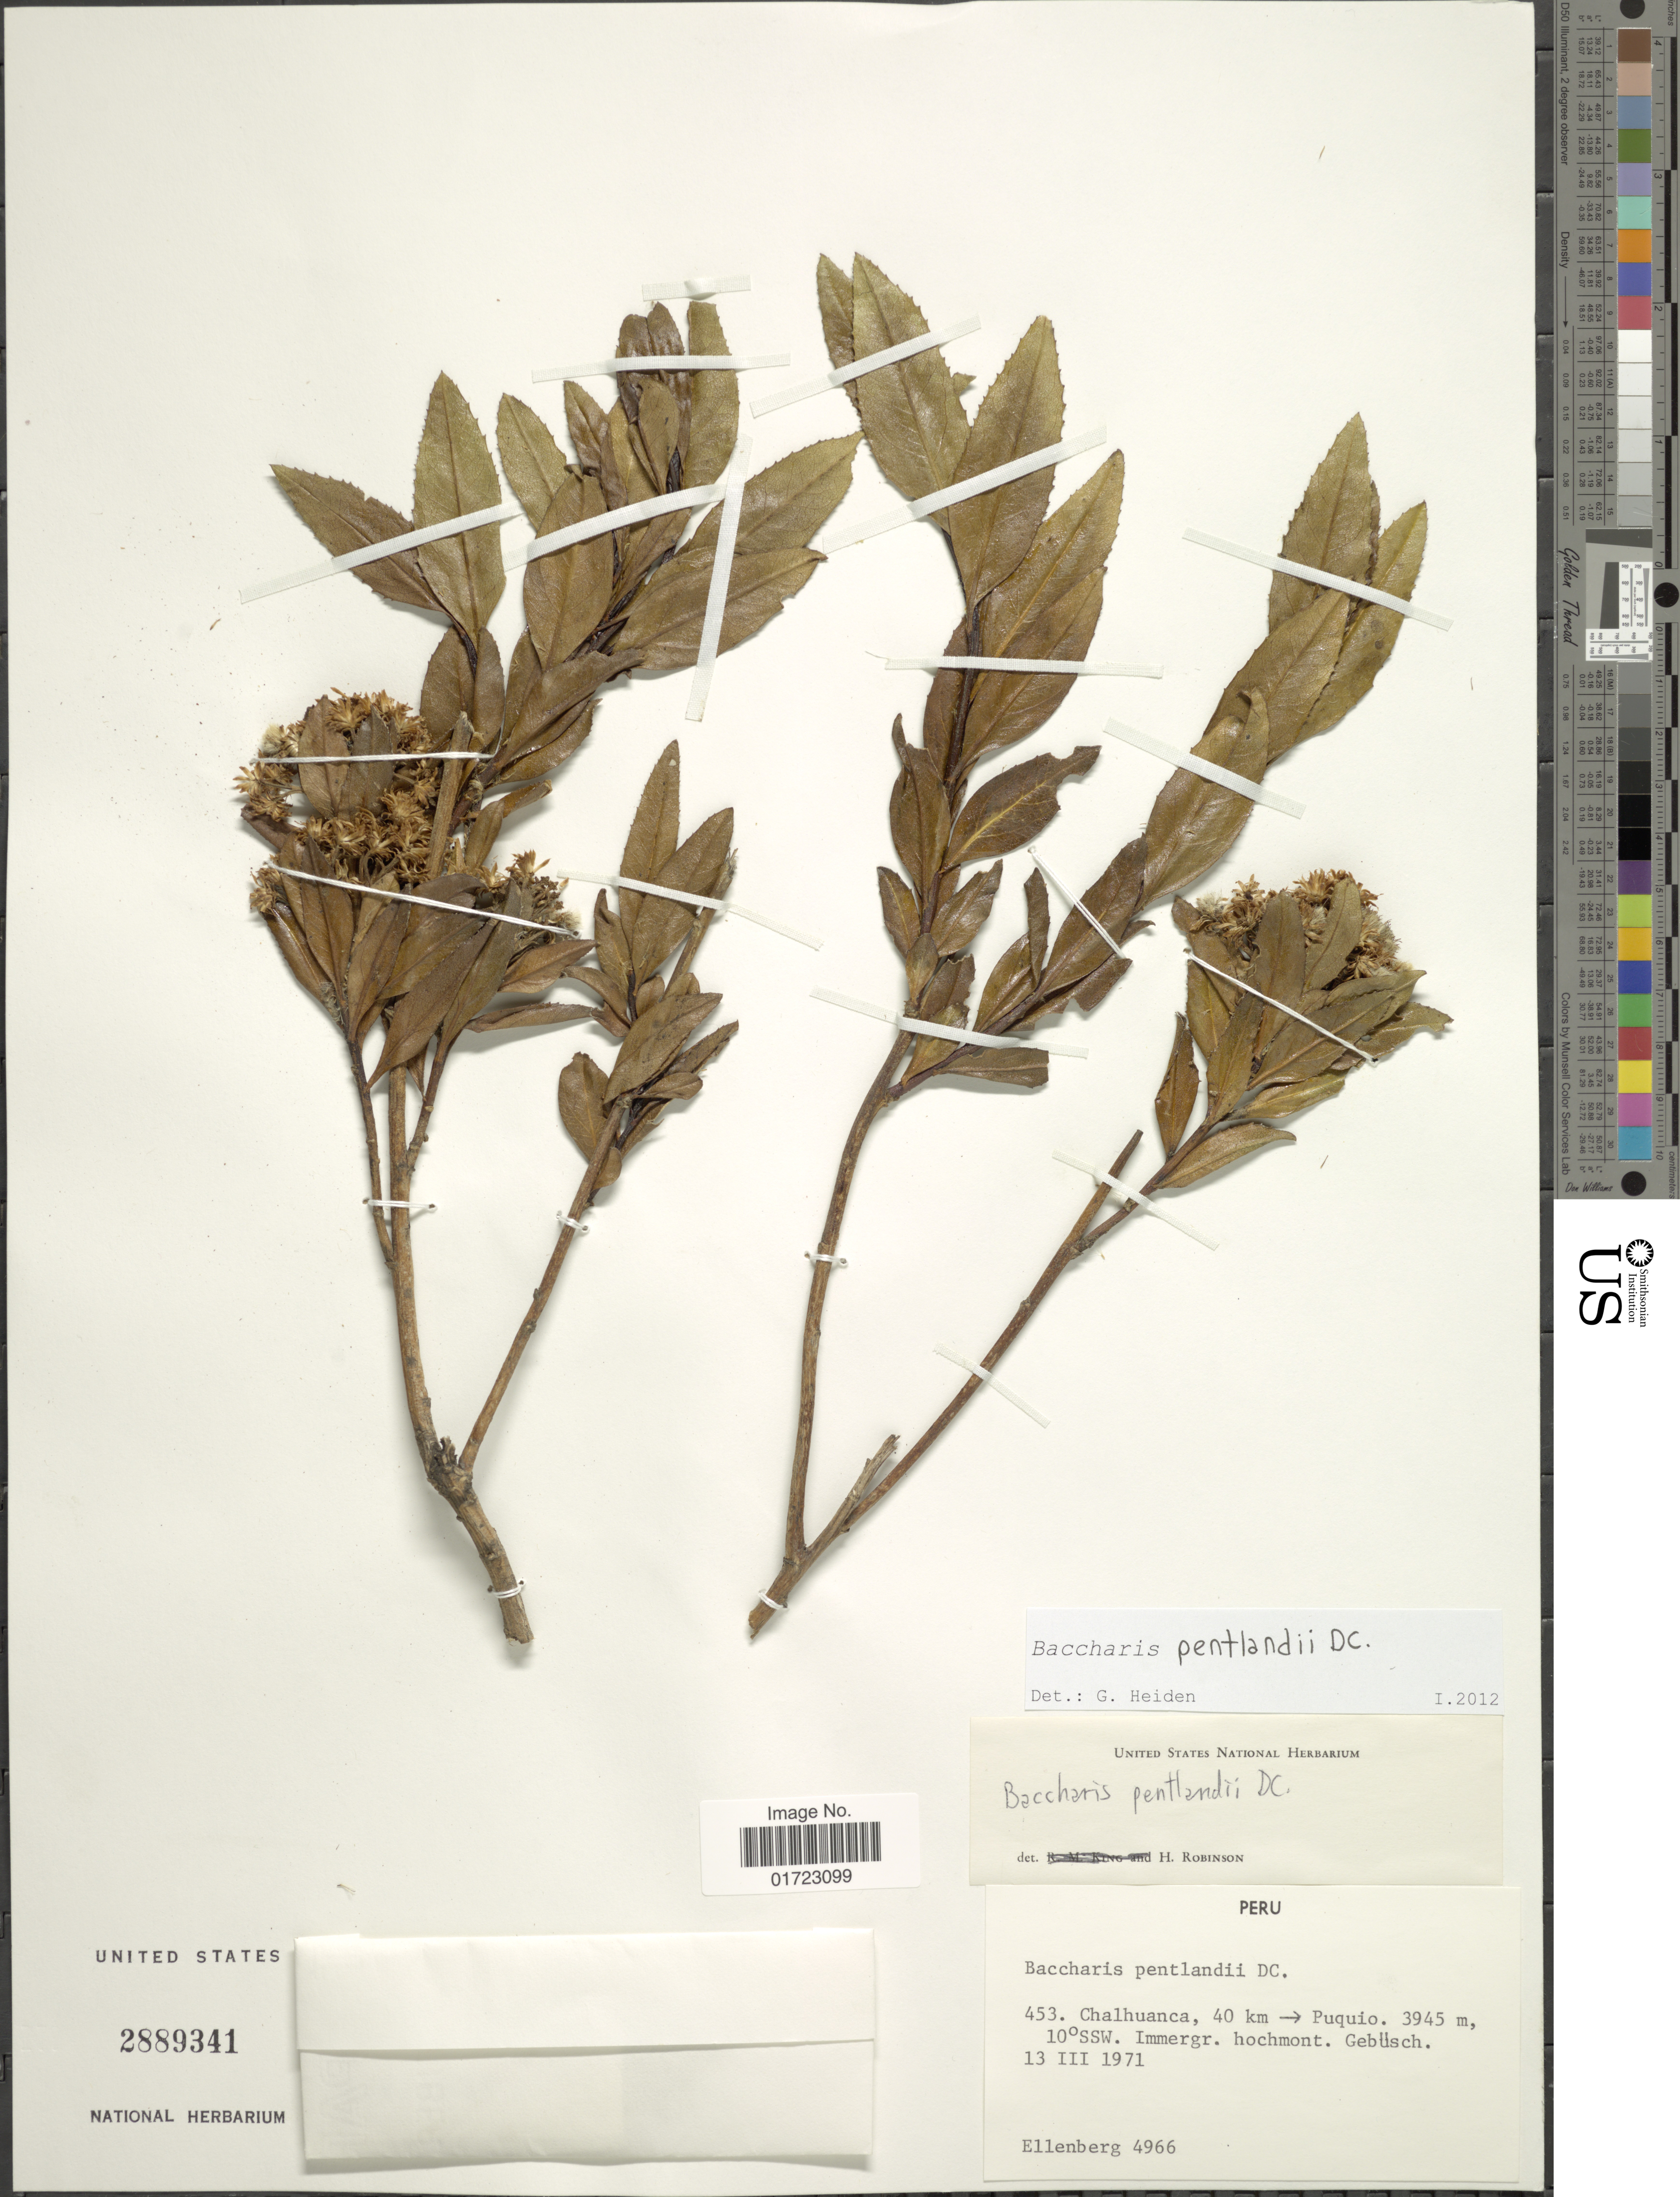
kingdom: Plantae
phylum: Tracheophyta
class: Magnoliopsida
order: Asterales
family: Asteraceae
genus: Baccharis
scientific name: Baccharis pentlandii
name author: DC.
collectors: H. Ellenberg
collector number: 4966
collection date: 1971-03-13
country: Peru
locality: Chalhuanca, 40 km - Puquio. 10 ° SSW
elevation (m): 3945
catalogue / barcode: US 2889341